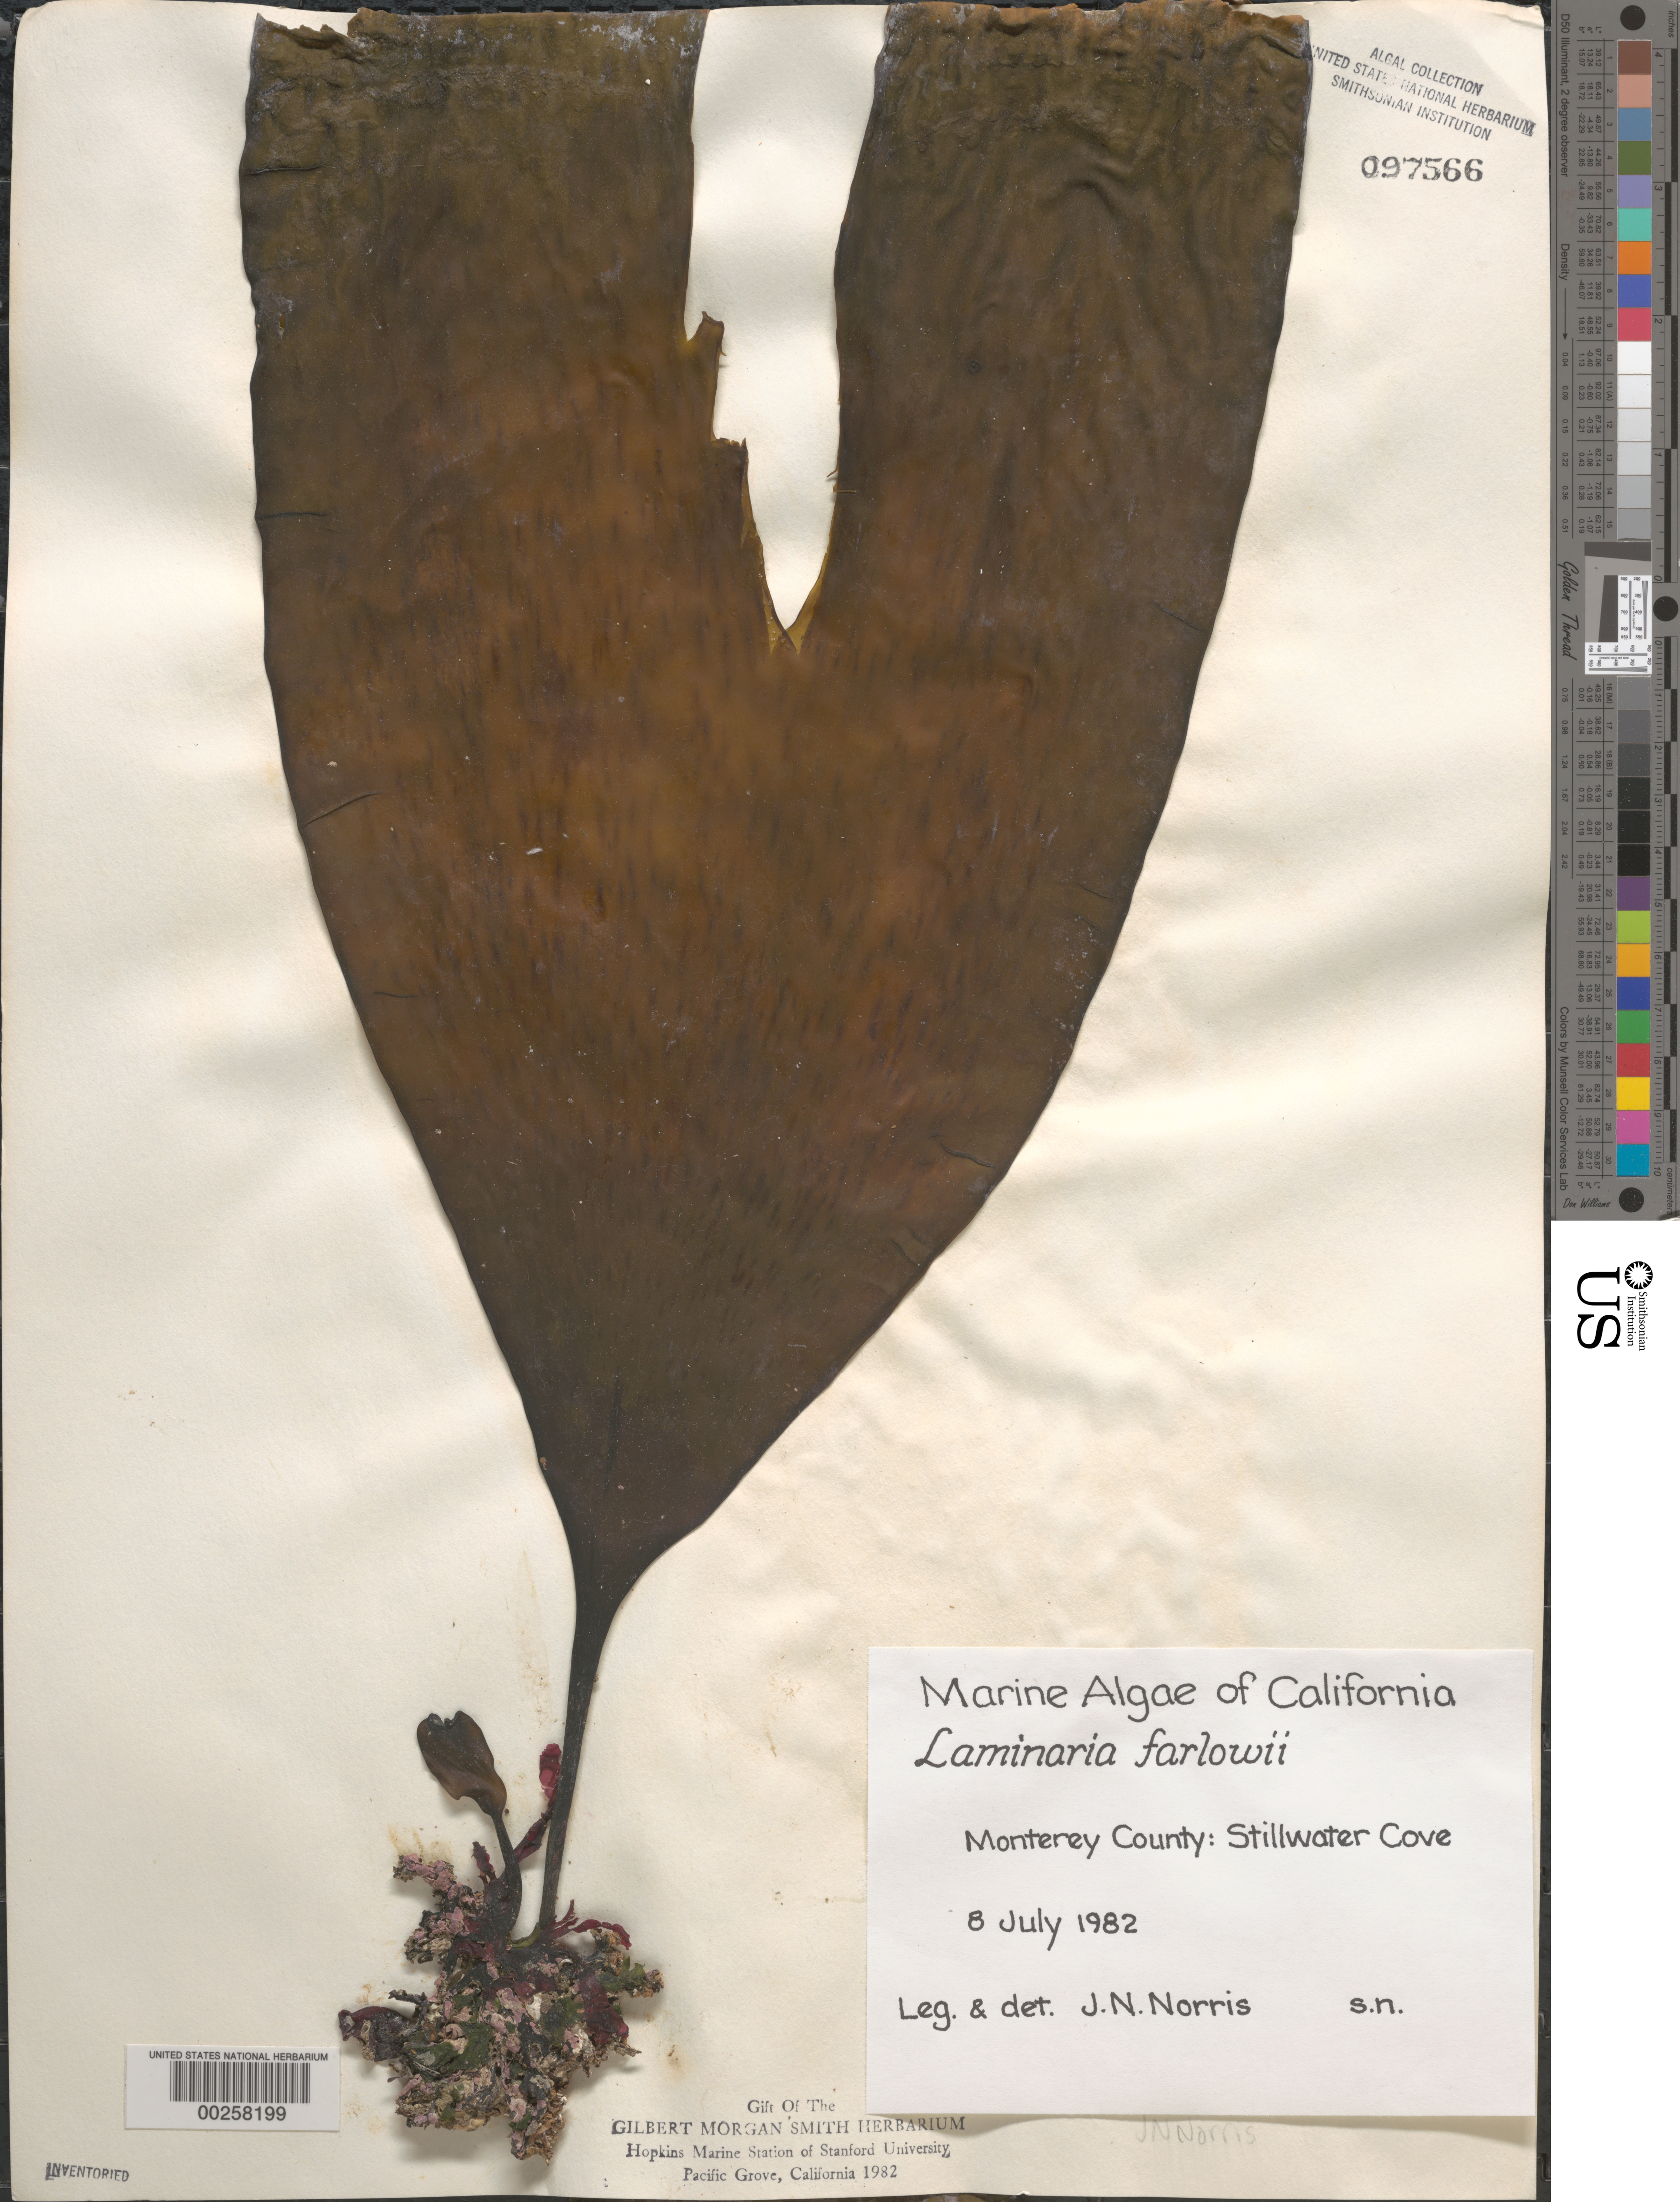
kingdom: Chromista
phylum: Ochrophyta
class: Phaeophyceae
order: Laminariales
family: Laminariaceae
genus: Laminaria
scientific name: Laminaria farlowii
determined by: Norris, James N.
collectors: J. N. Norris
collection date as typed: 08 Jul 1982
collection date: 1982-07-08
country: United States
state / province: California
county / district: Monterey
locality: Stillwater Cove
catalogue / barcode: US 97566